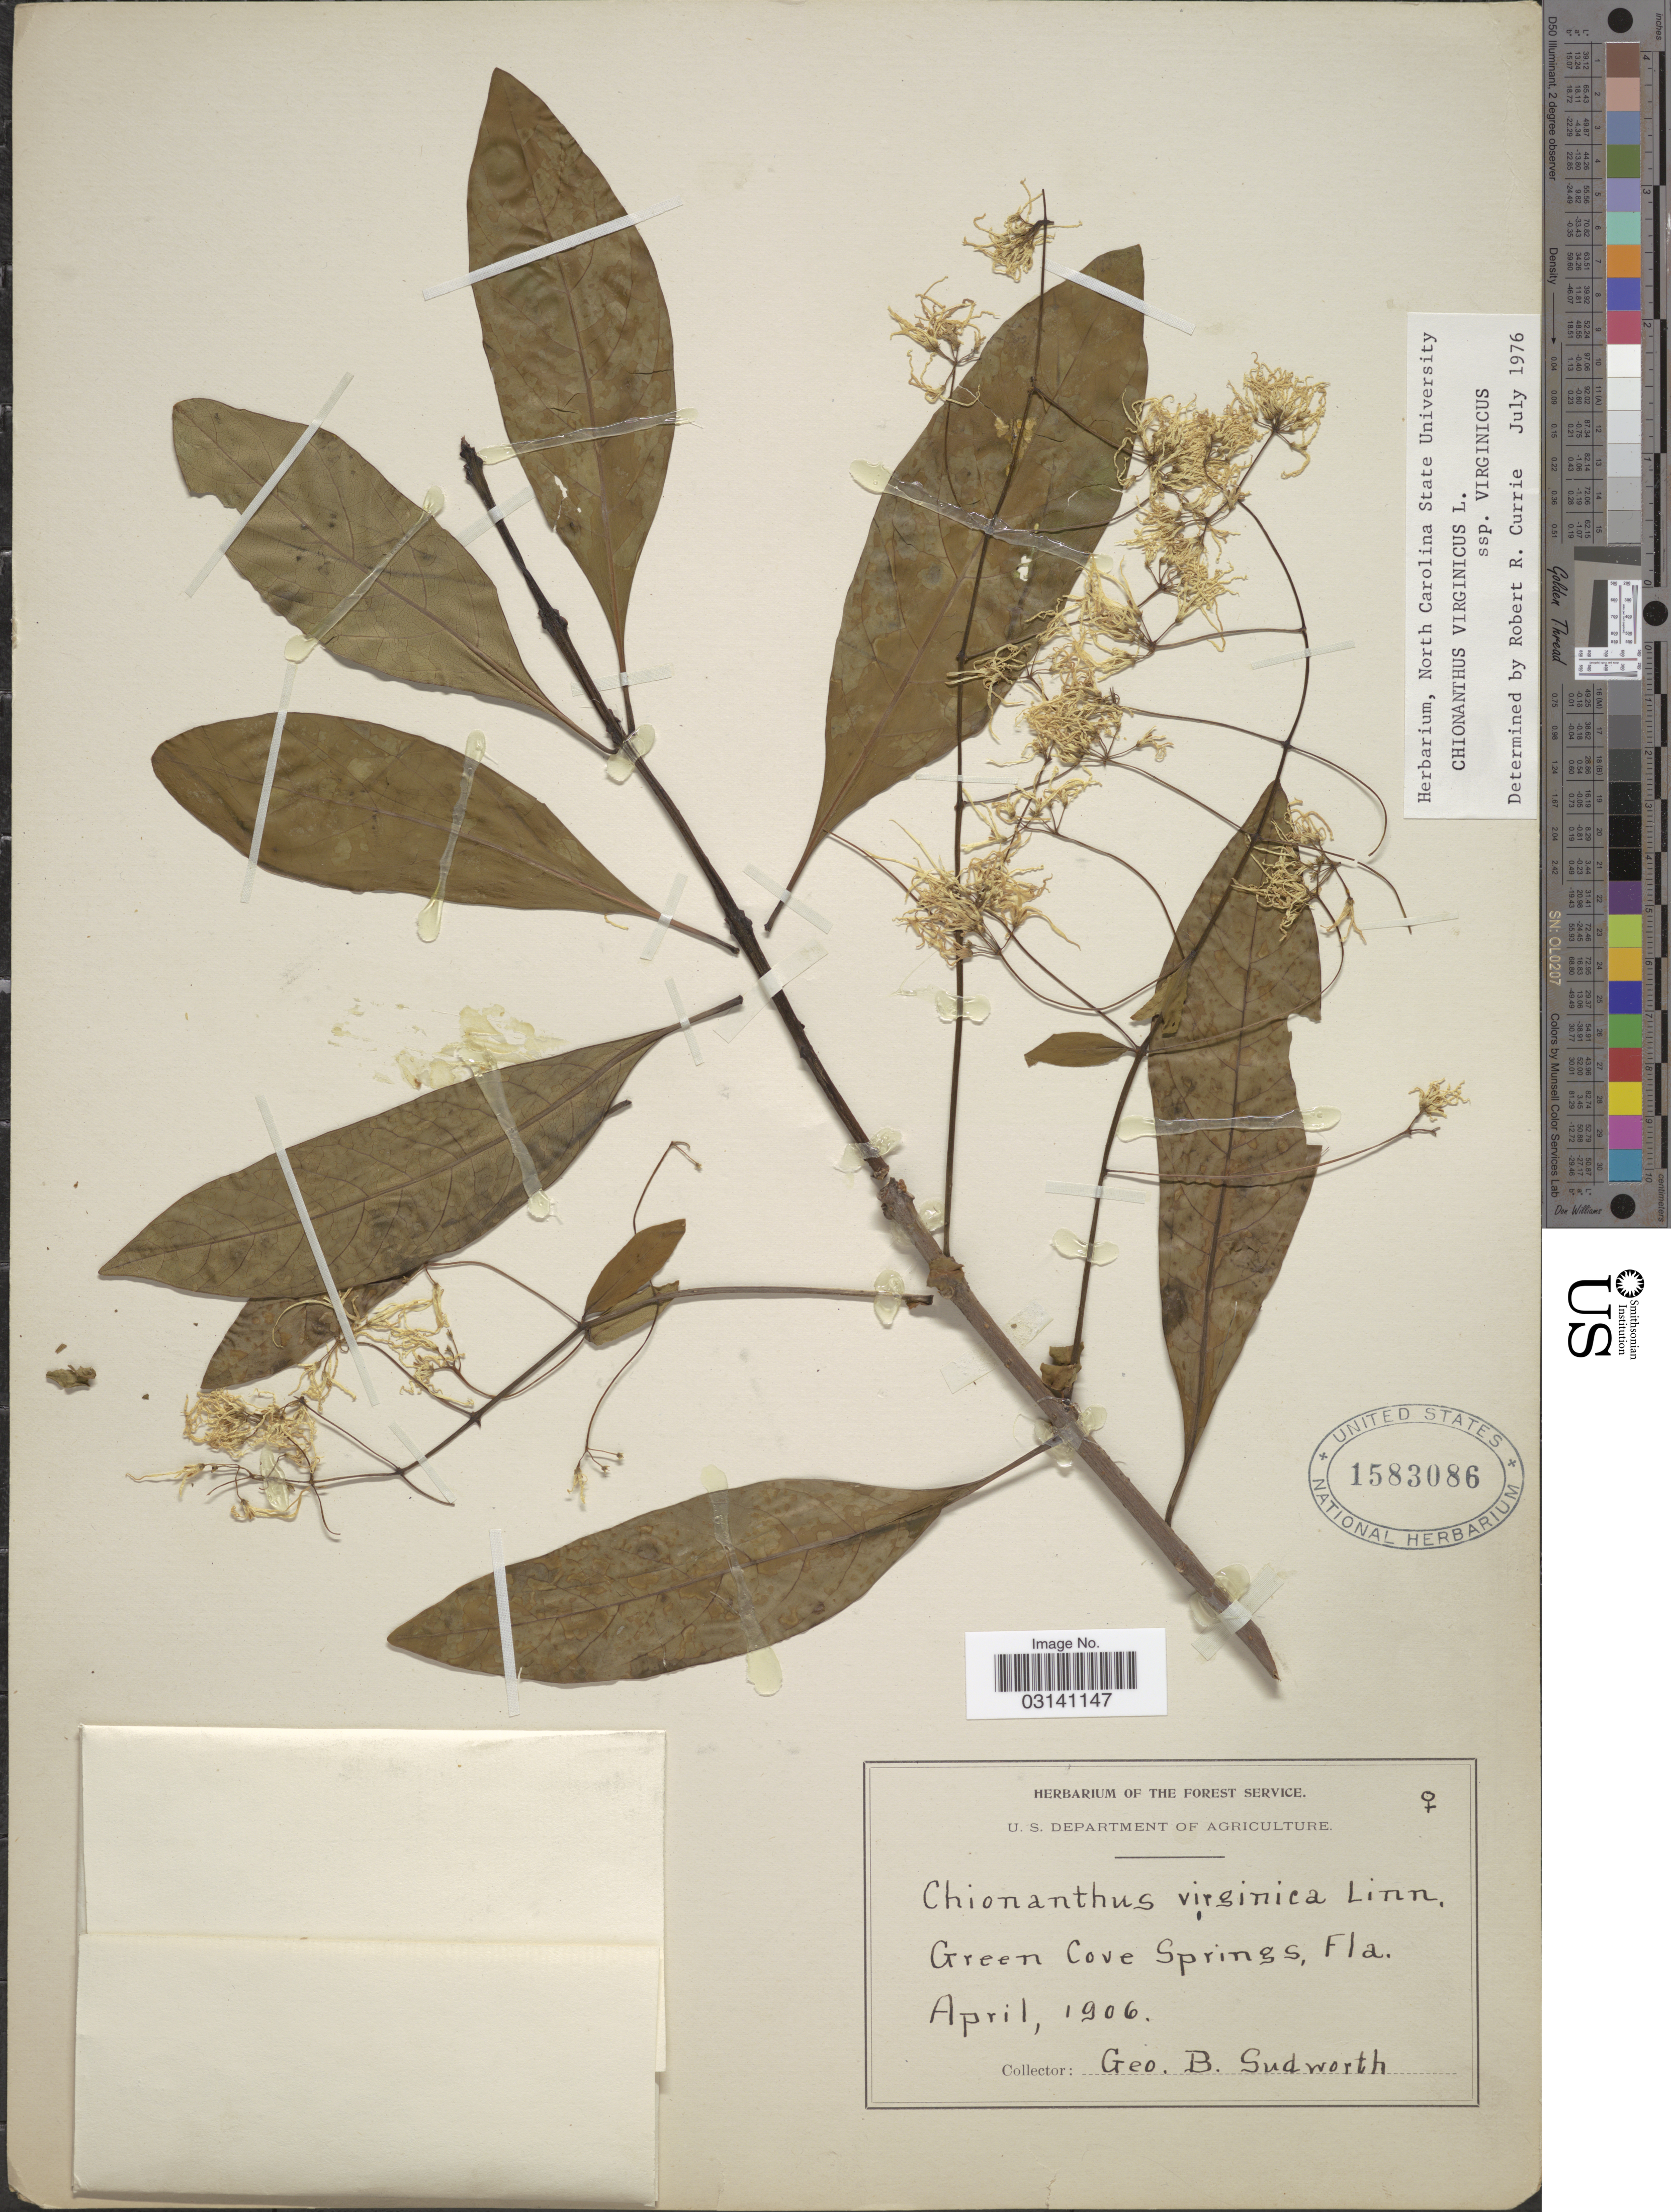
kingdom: Plantae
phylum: Tracheophyta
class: Magnoliopsida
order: Lamiales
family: Oleaceae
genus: Chionanthus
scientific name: Chionanthus virginicus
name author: L.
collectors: G. B. Sudworth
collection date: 1906-04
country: United States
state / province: Florida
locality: Green Cove Springs, Fla.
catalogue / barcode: US 1583086